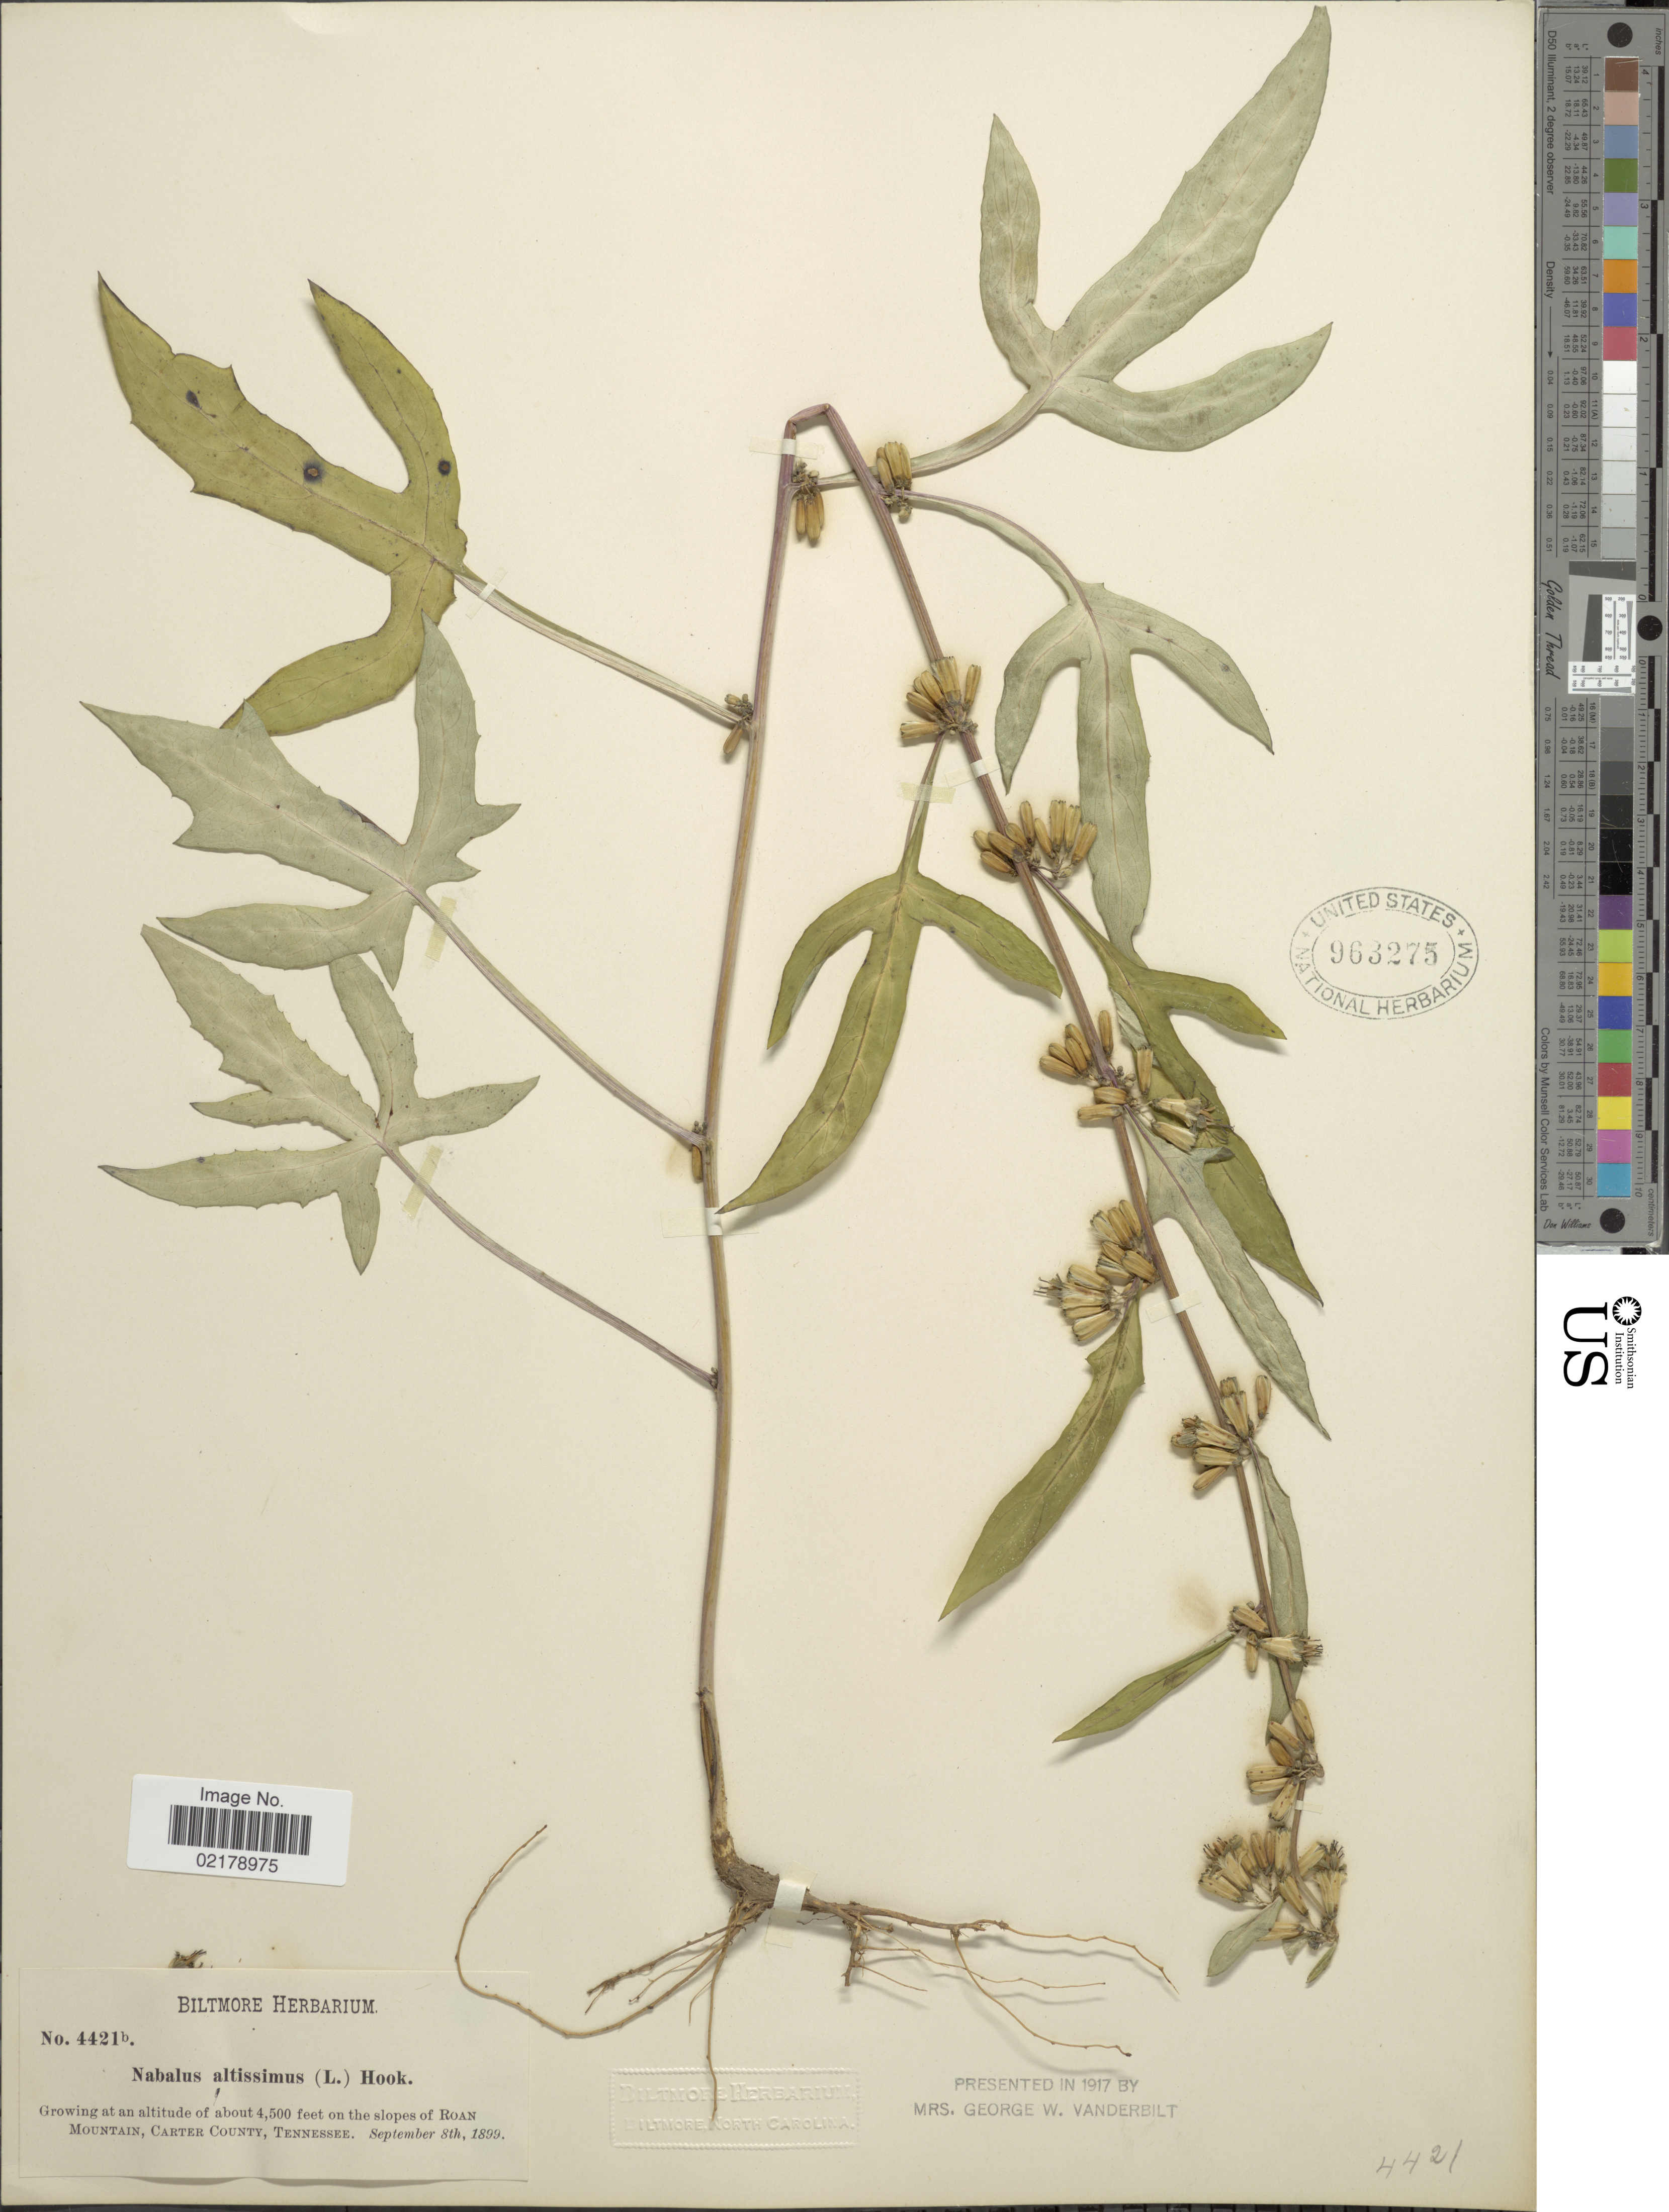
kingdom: Plantae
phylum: Tracheophyta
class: Magnoliopsida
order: Asterales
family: Asteraceae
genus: Nabalus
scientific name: Nabalus altissimus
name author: (L.) Hook.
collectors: ex herb. Biltmore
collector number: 4421b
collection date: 1899-09-08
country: United States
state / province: Tennessee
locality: On the slopes of Roan Mountain, Carter County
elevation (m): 1372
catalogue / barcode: US 963275